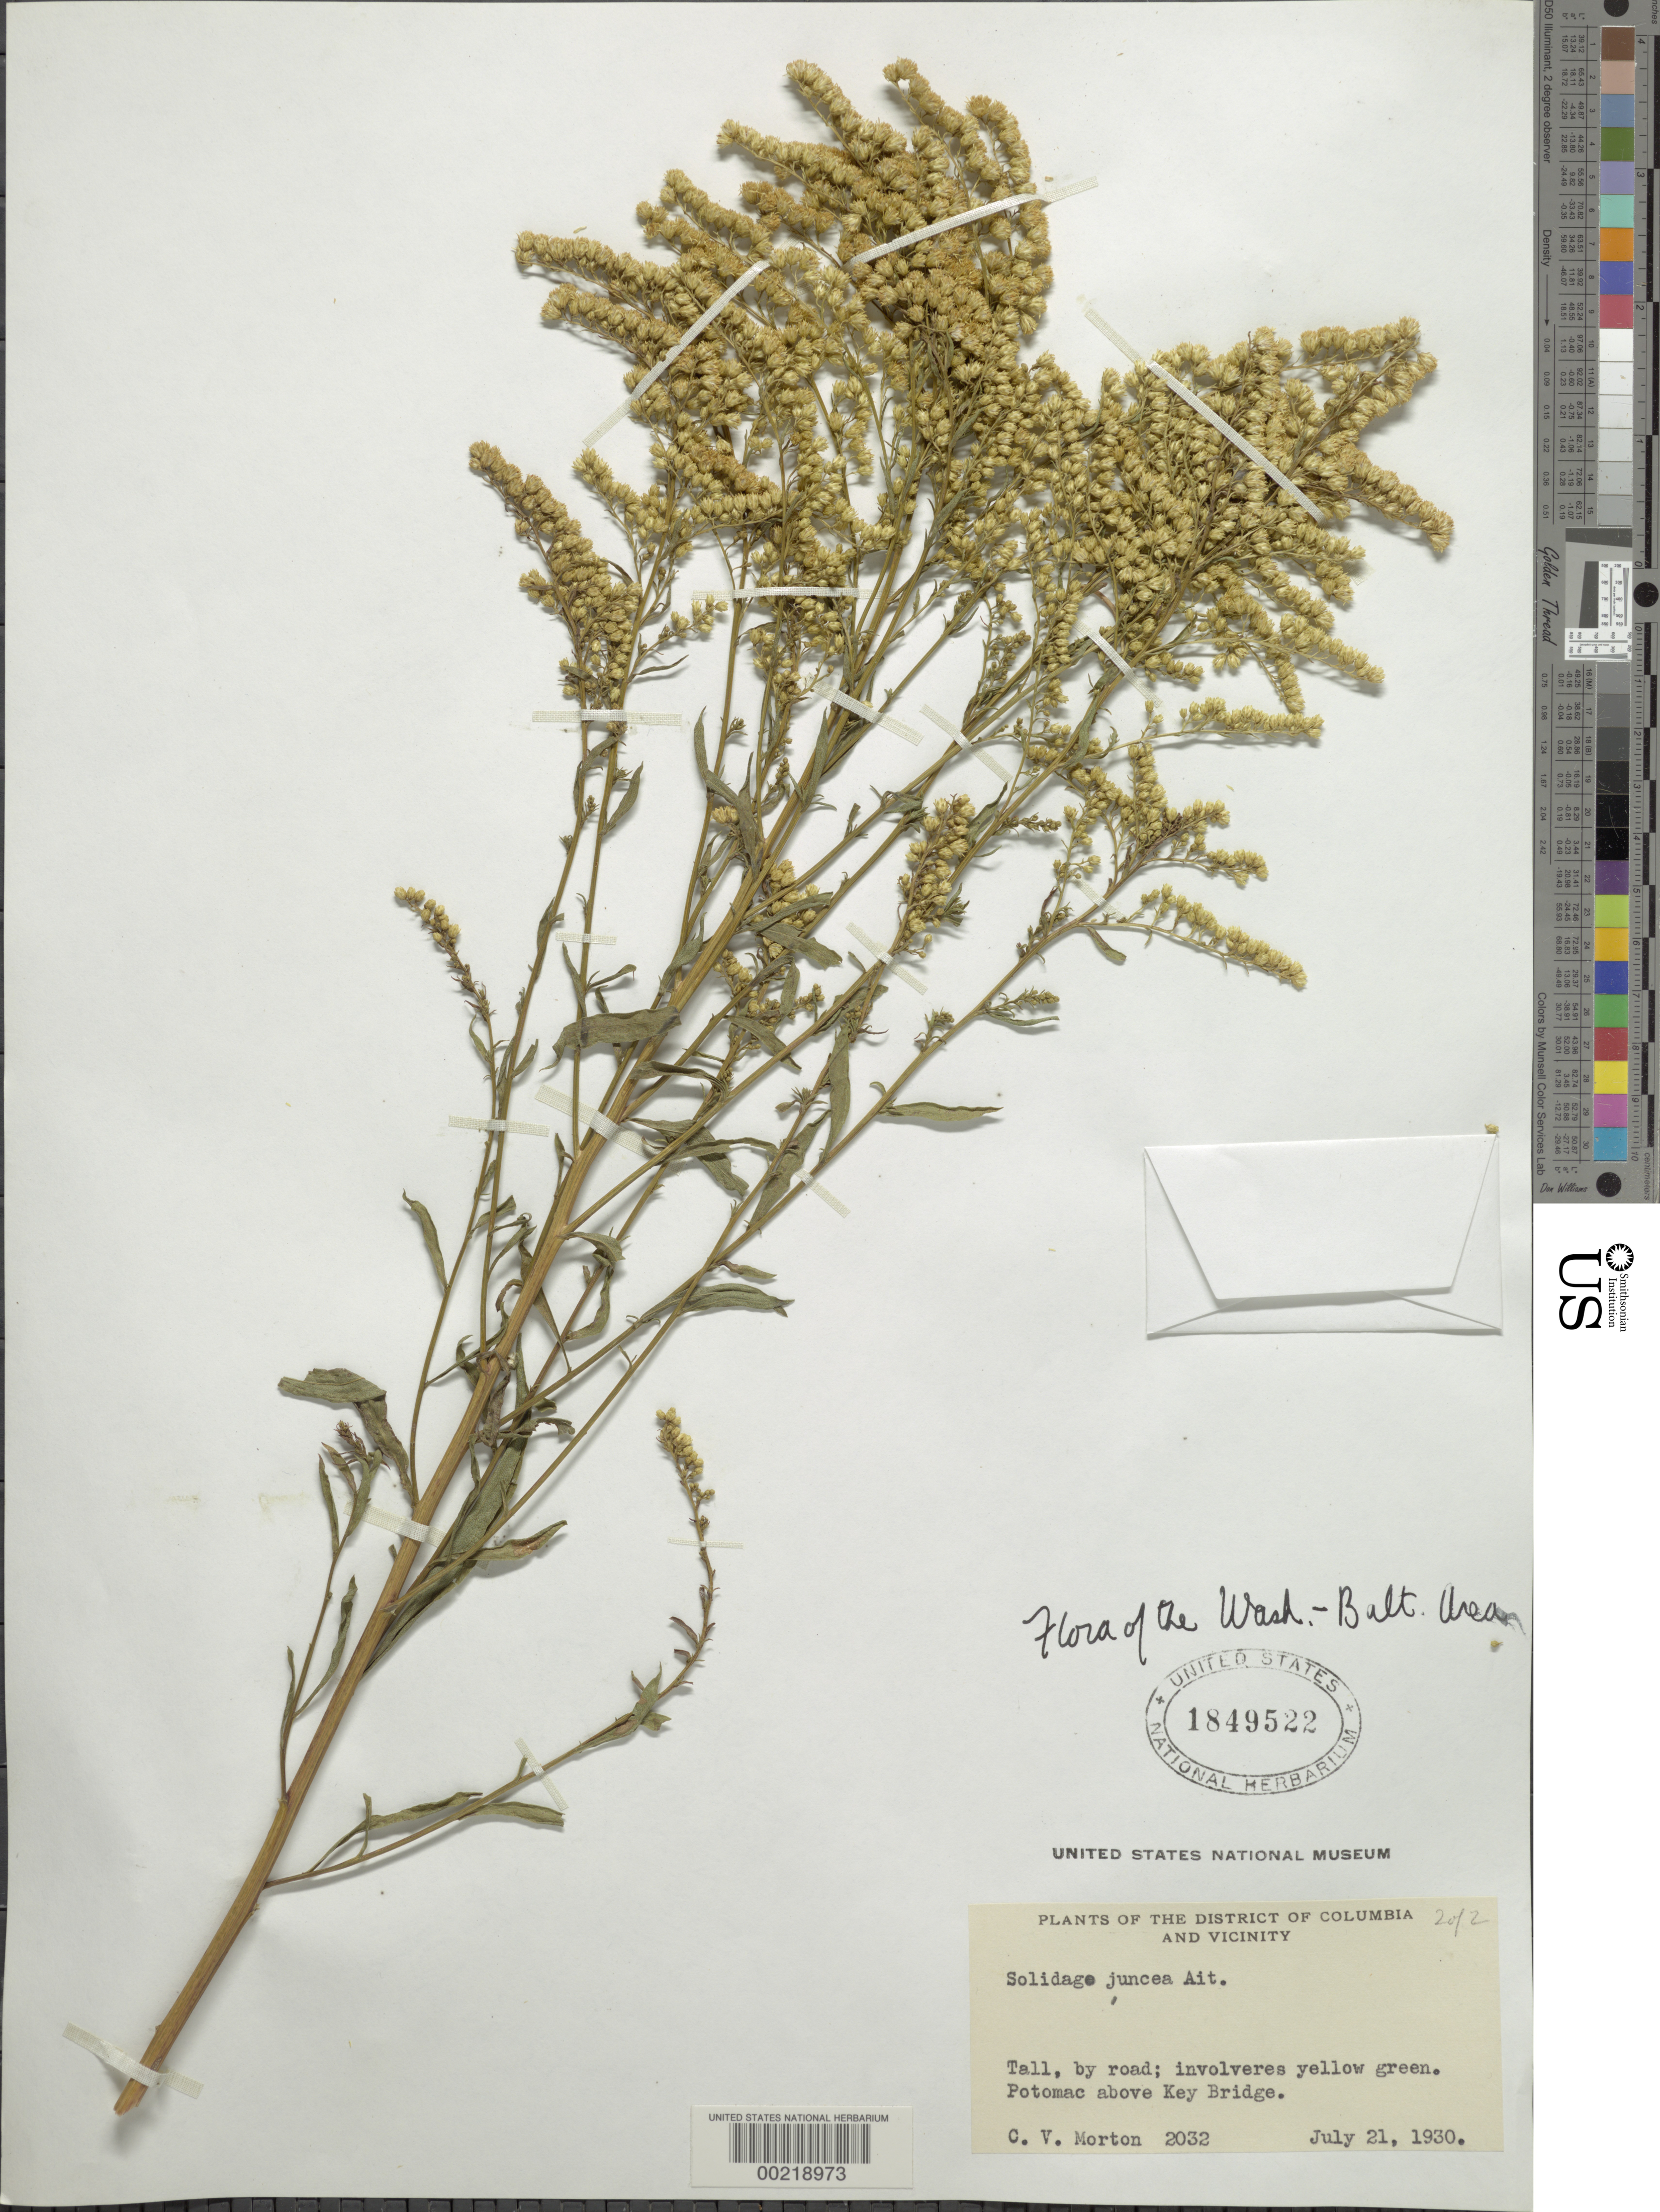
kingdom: Plantae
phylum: Tracheophyta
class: Magnoliopsida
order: Asterales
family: Asteraceae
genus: Solidago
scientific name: Solidago juncea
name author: Aiton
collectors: C. V. Morton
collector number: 2032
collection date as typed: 21 Jul 1930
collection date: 1930-07-21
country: United States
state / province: Virginia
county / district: Arlington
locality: Potomac above Key Bridge C. & O. Canal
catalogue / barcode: US 1849522